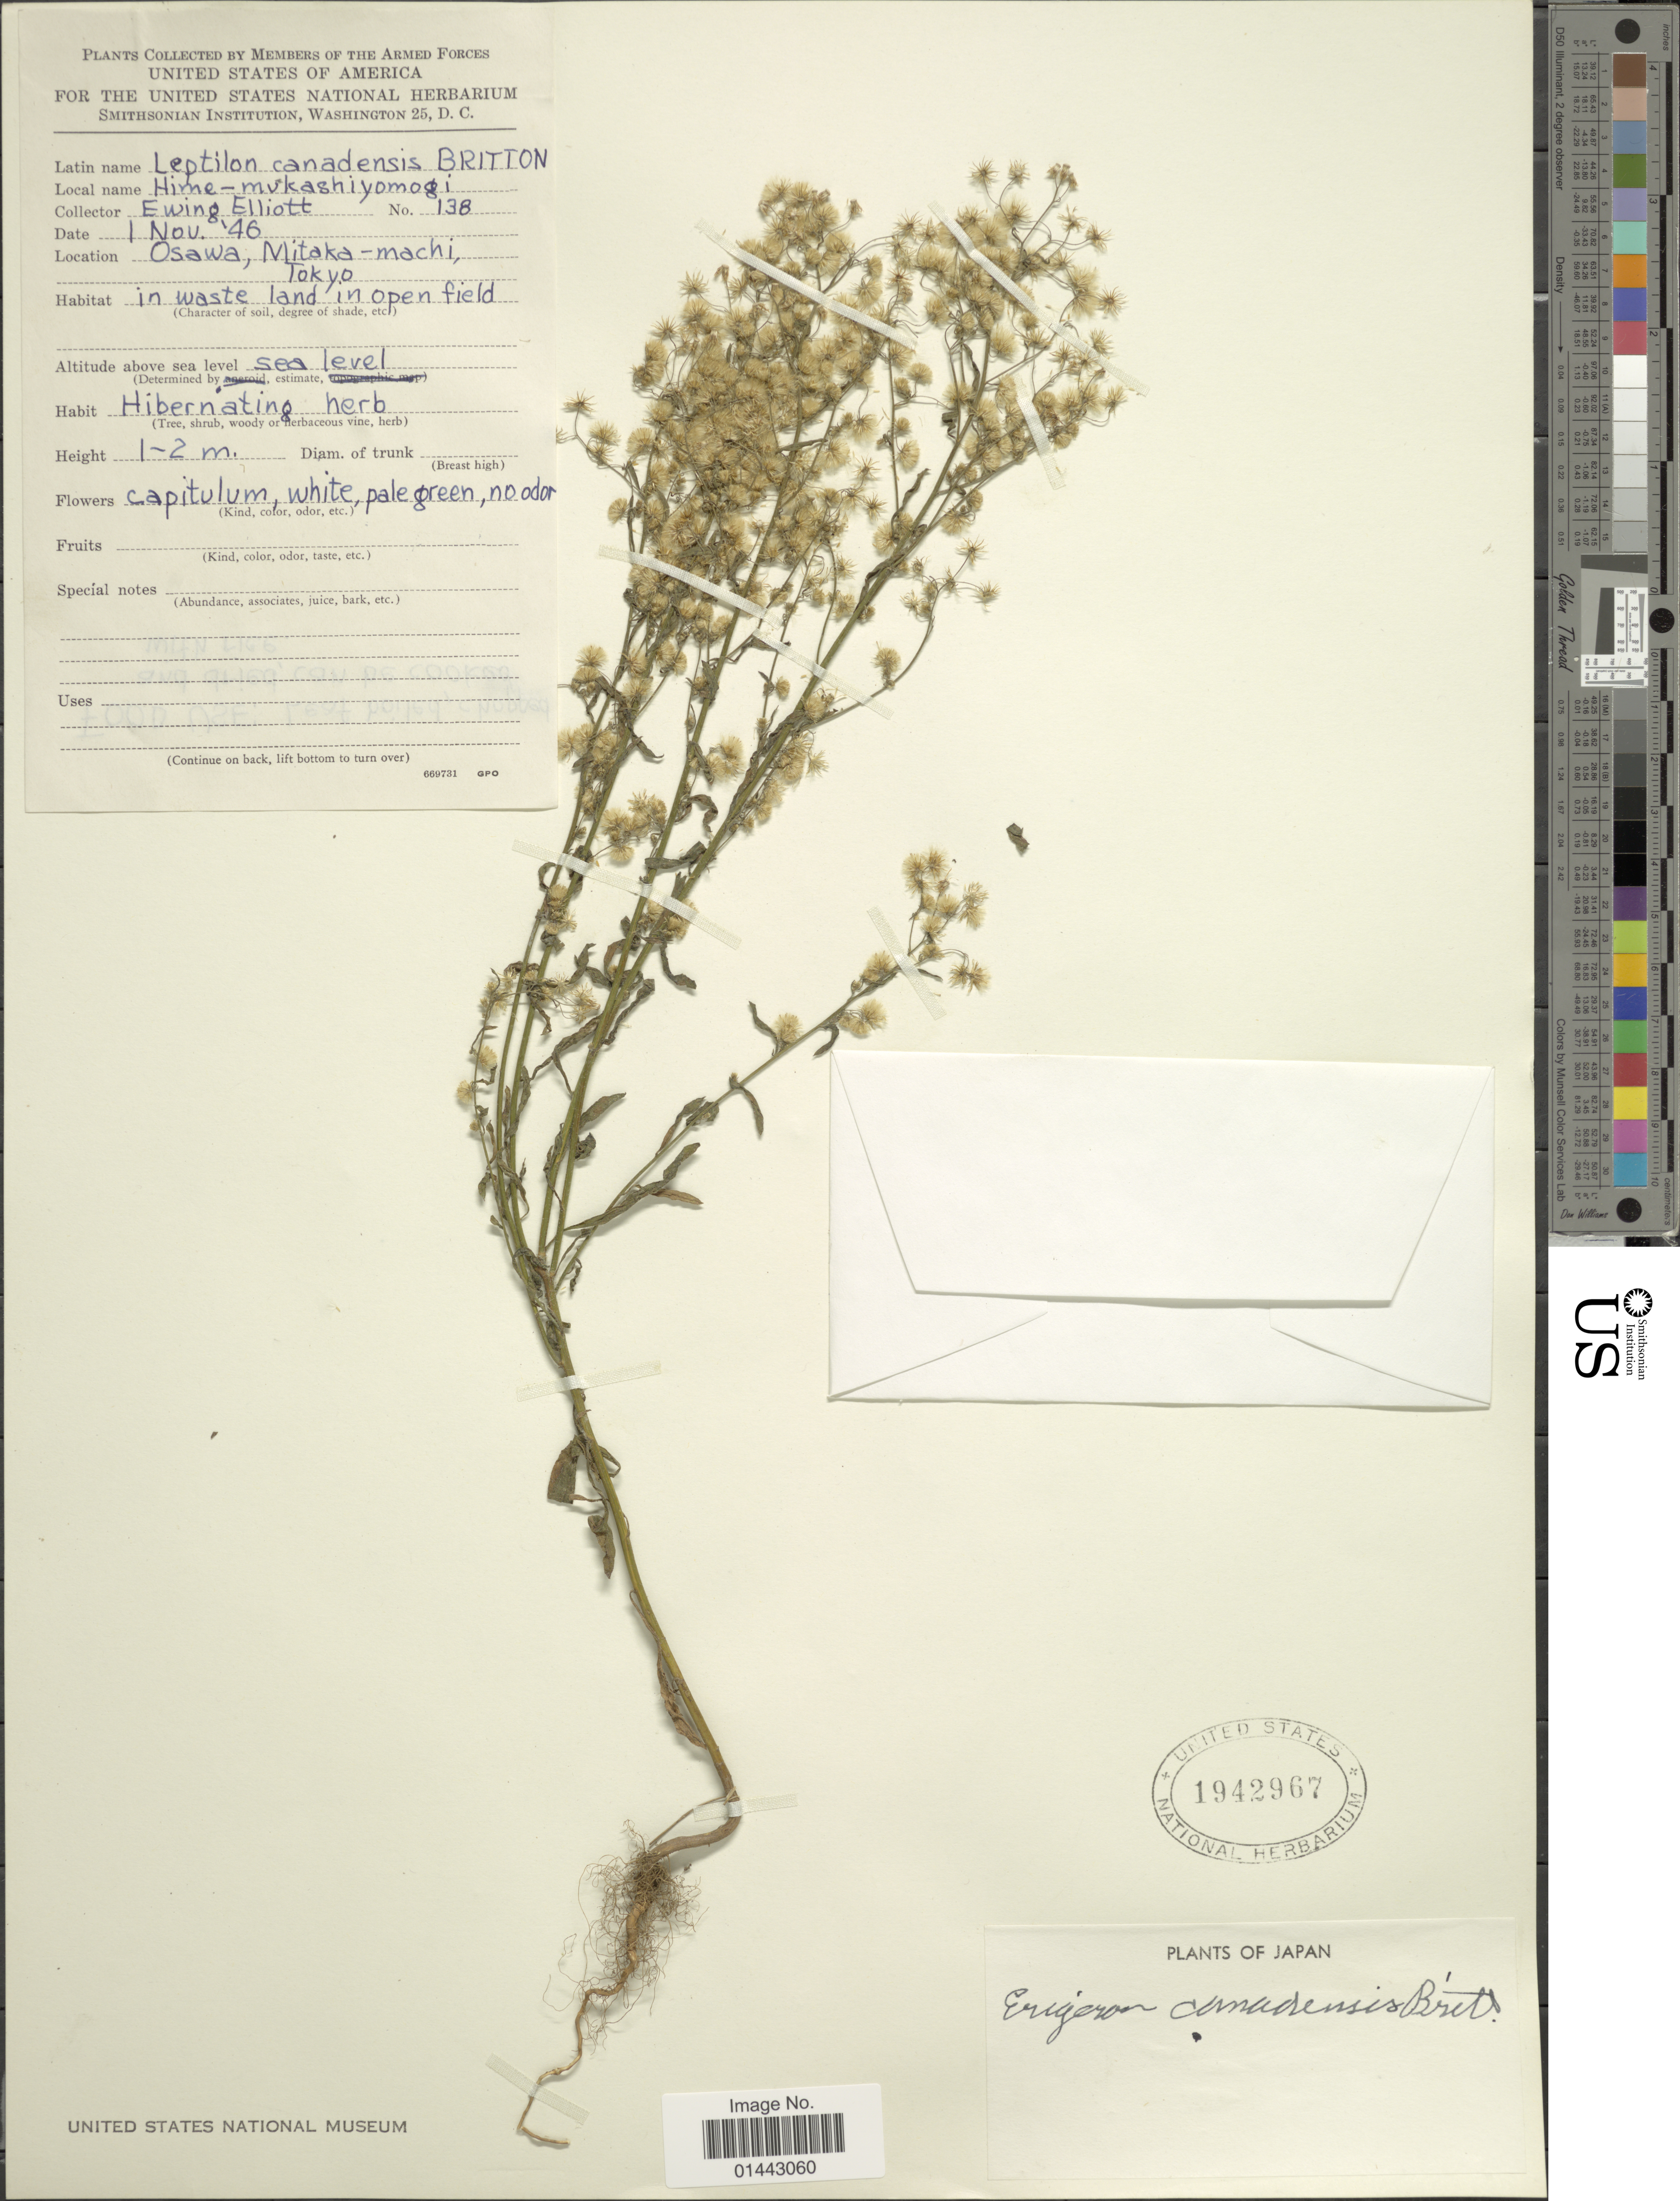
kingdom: Plantae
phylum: Tracheophyta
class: Magnoliopsida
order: Asterales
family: Asteraceae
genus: Erigeron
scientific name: Erigeron canadensis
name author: L.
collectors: E. Elliott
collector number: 138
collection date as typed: Transcribed d/m/y: 1/11/46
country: Japan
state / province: Tokyo, Federal City of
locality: Osawa, Mitaka-machi, in waste land in open field.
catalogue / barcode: US 1942967